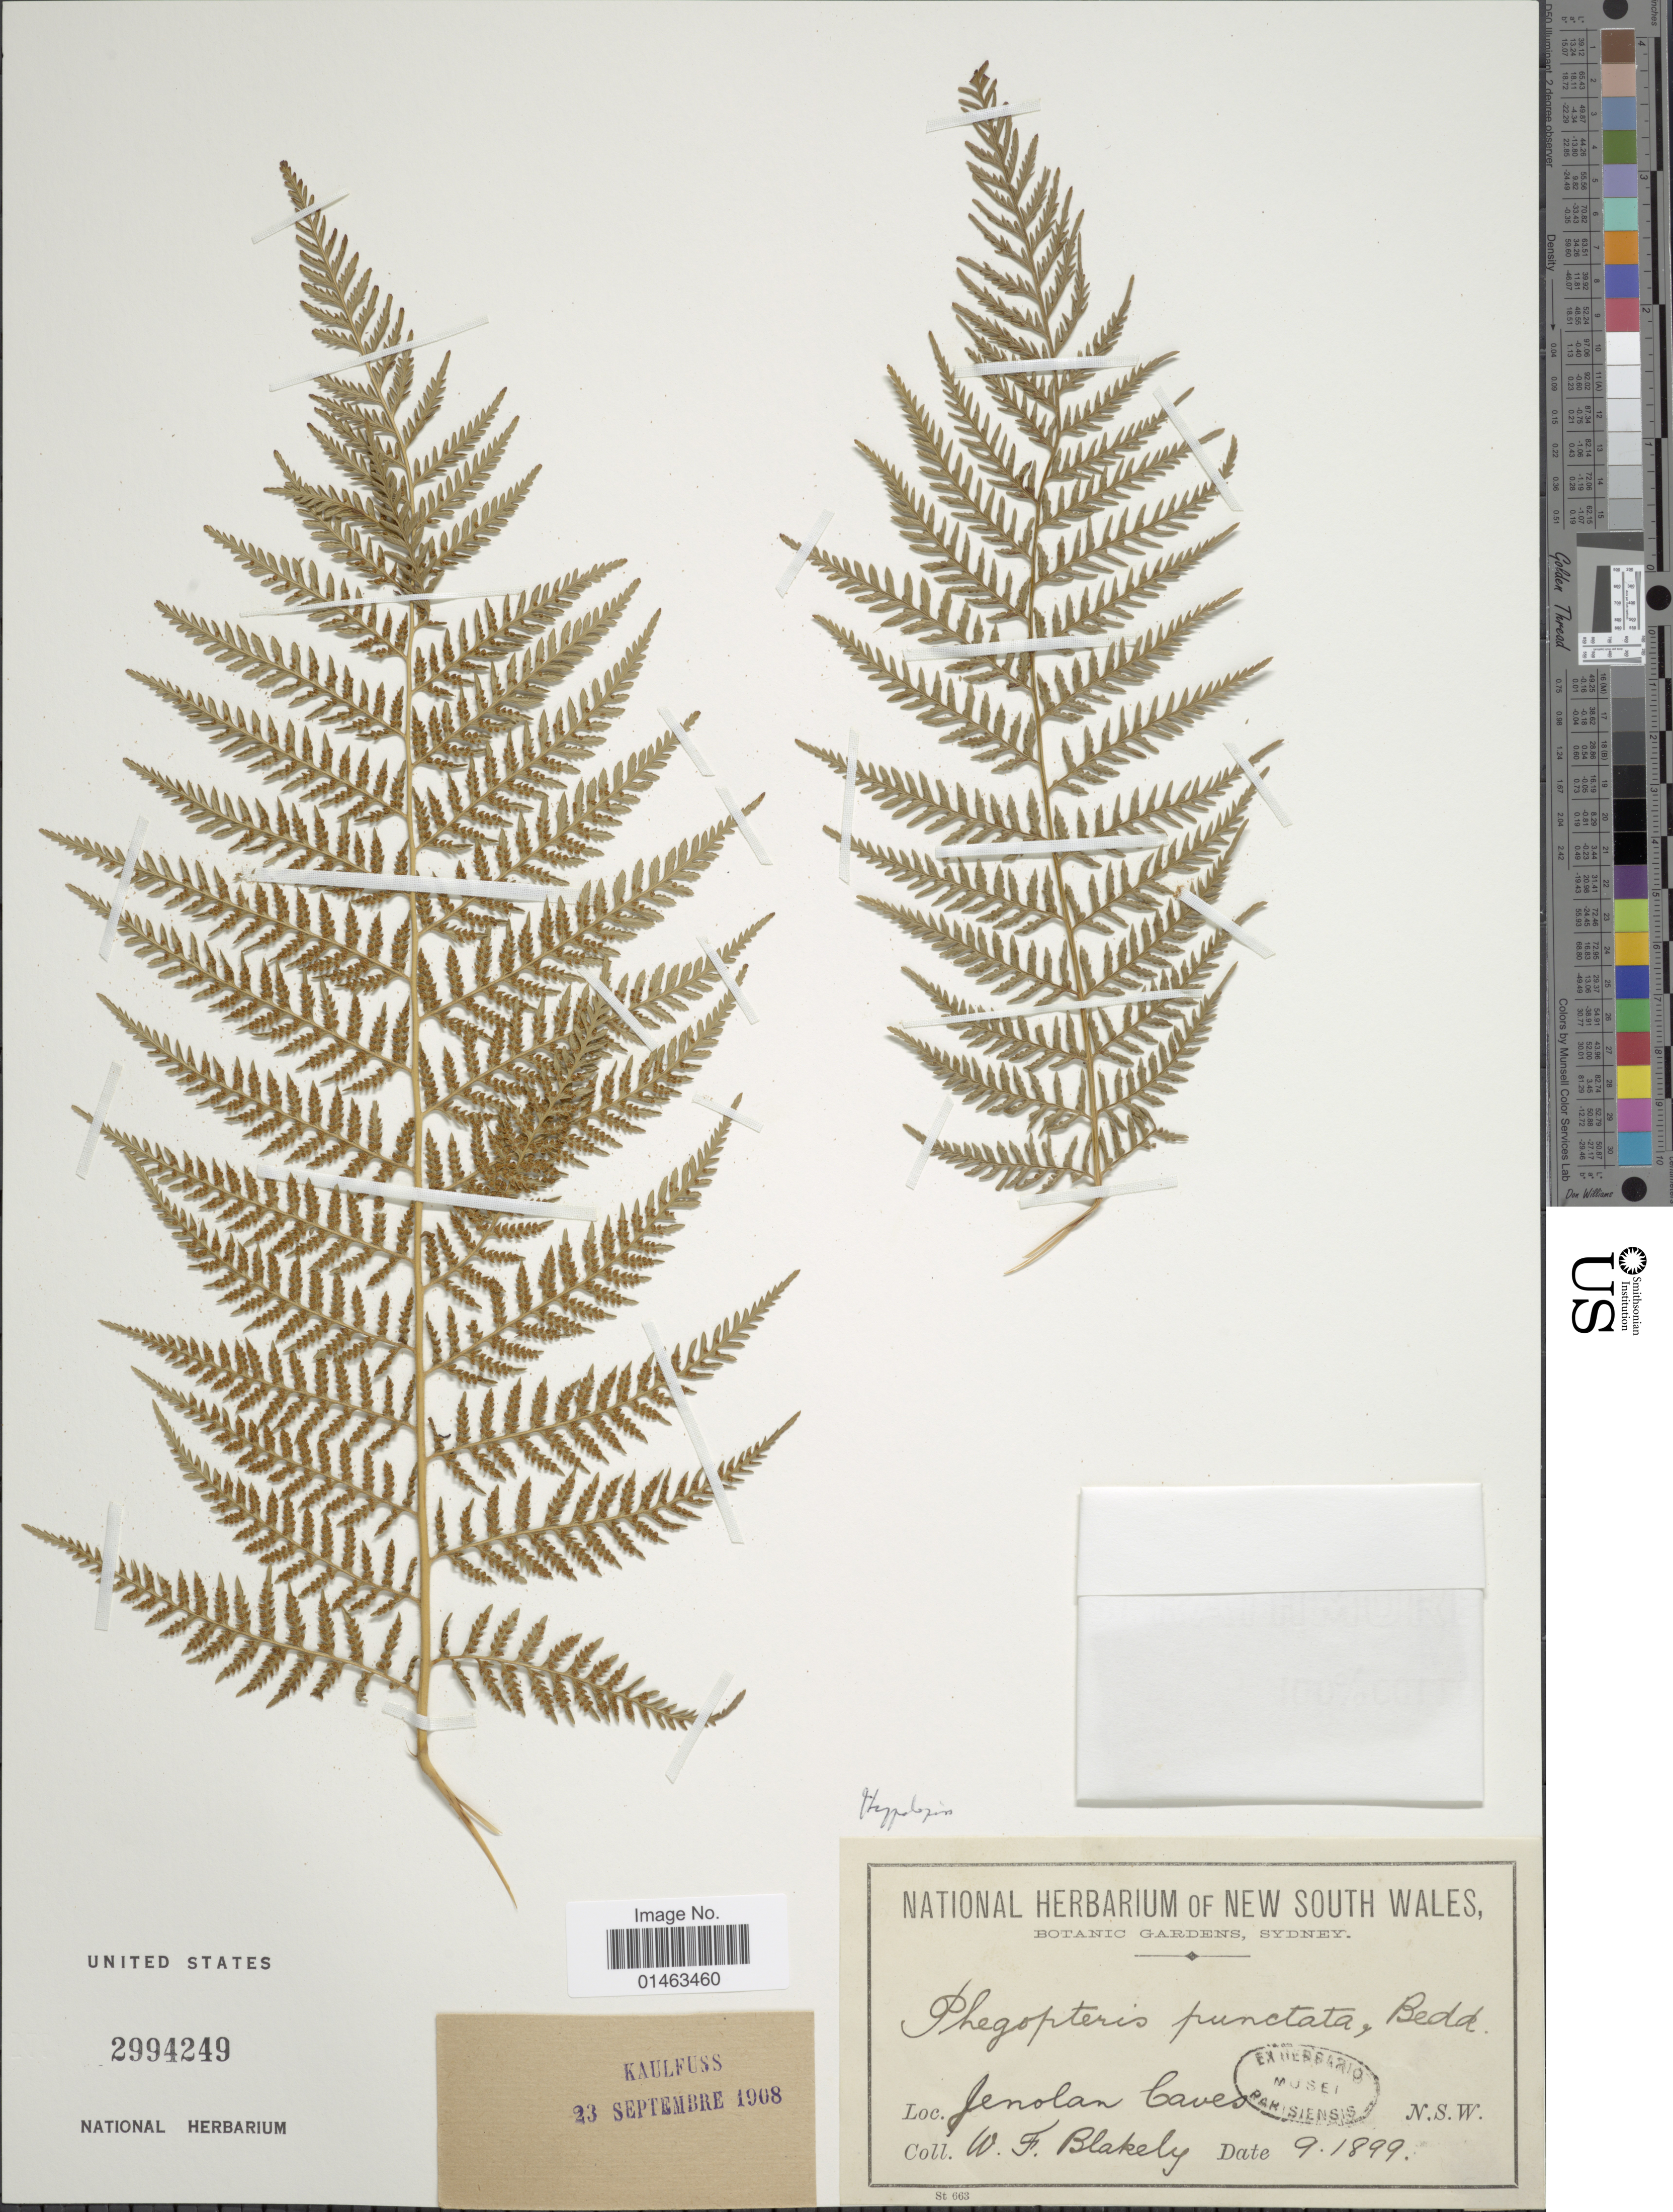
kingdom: Plantae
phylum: Tracheophyta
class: Polypodiopsida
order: Polypodiales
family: Dennstaedtiaceae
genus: Hypolepis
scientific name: Hypolepis punctata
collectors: W. Blakely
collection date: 1899-09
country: Australia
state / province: New South Wales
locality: Sydney, Jenolan Caves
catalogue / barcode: US 2994249